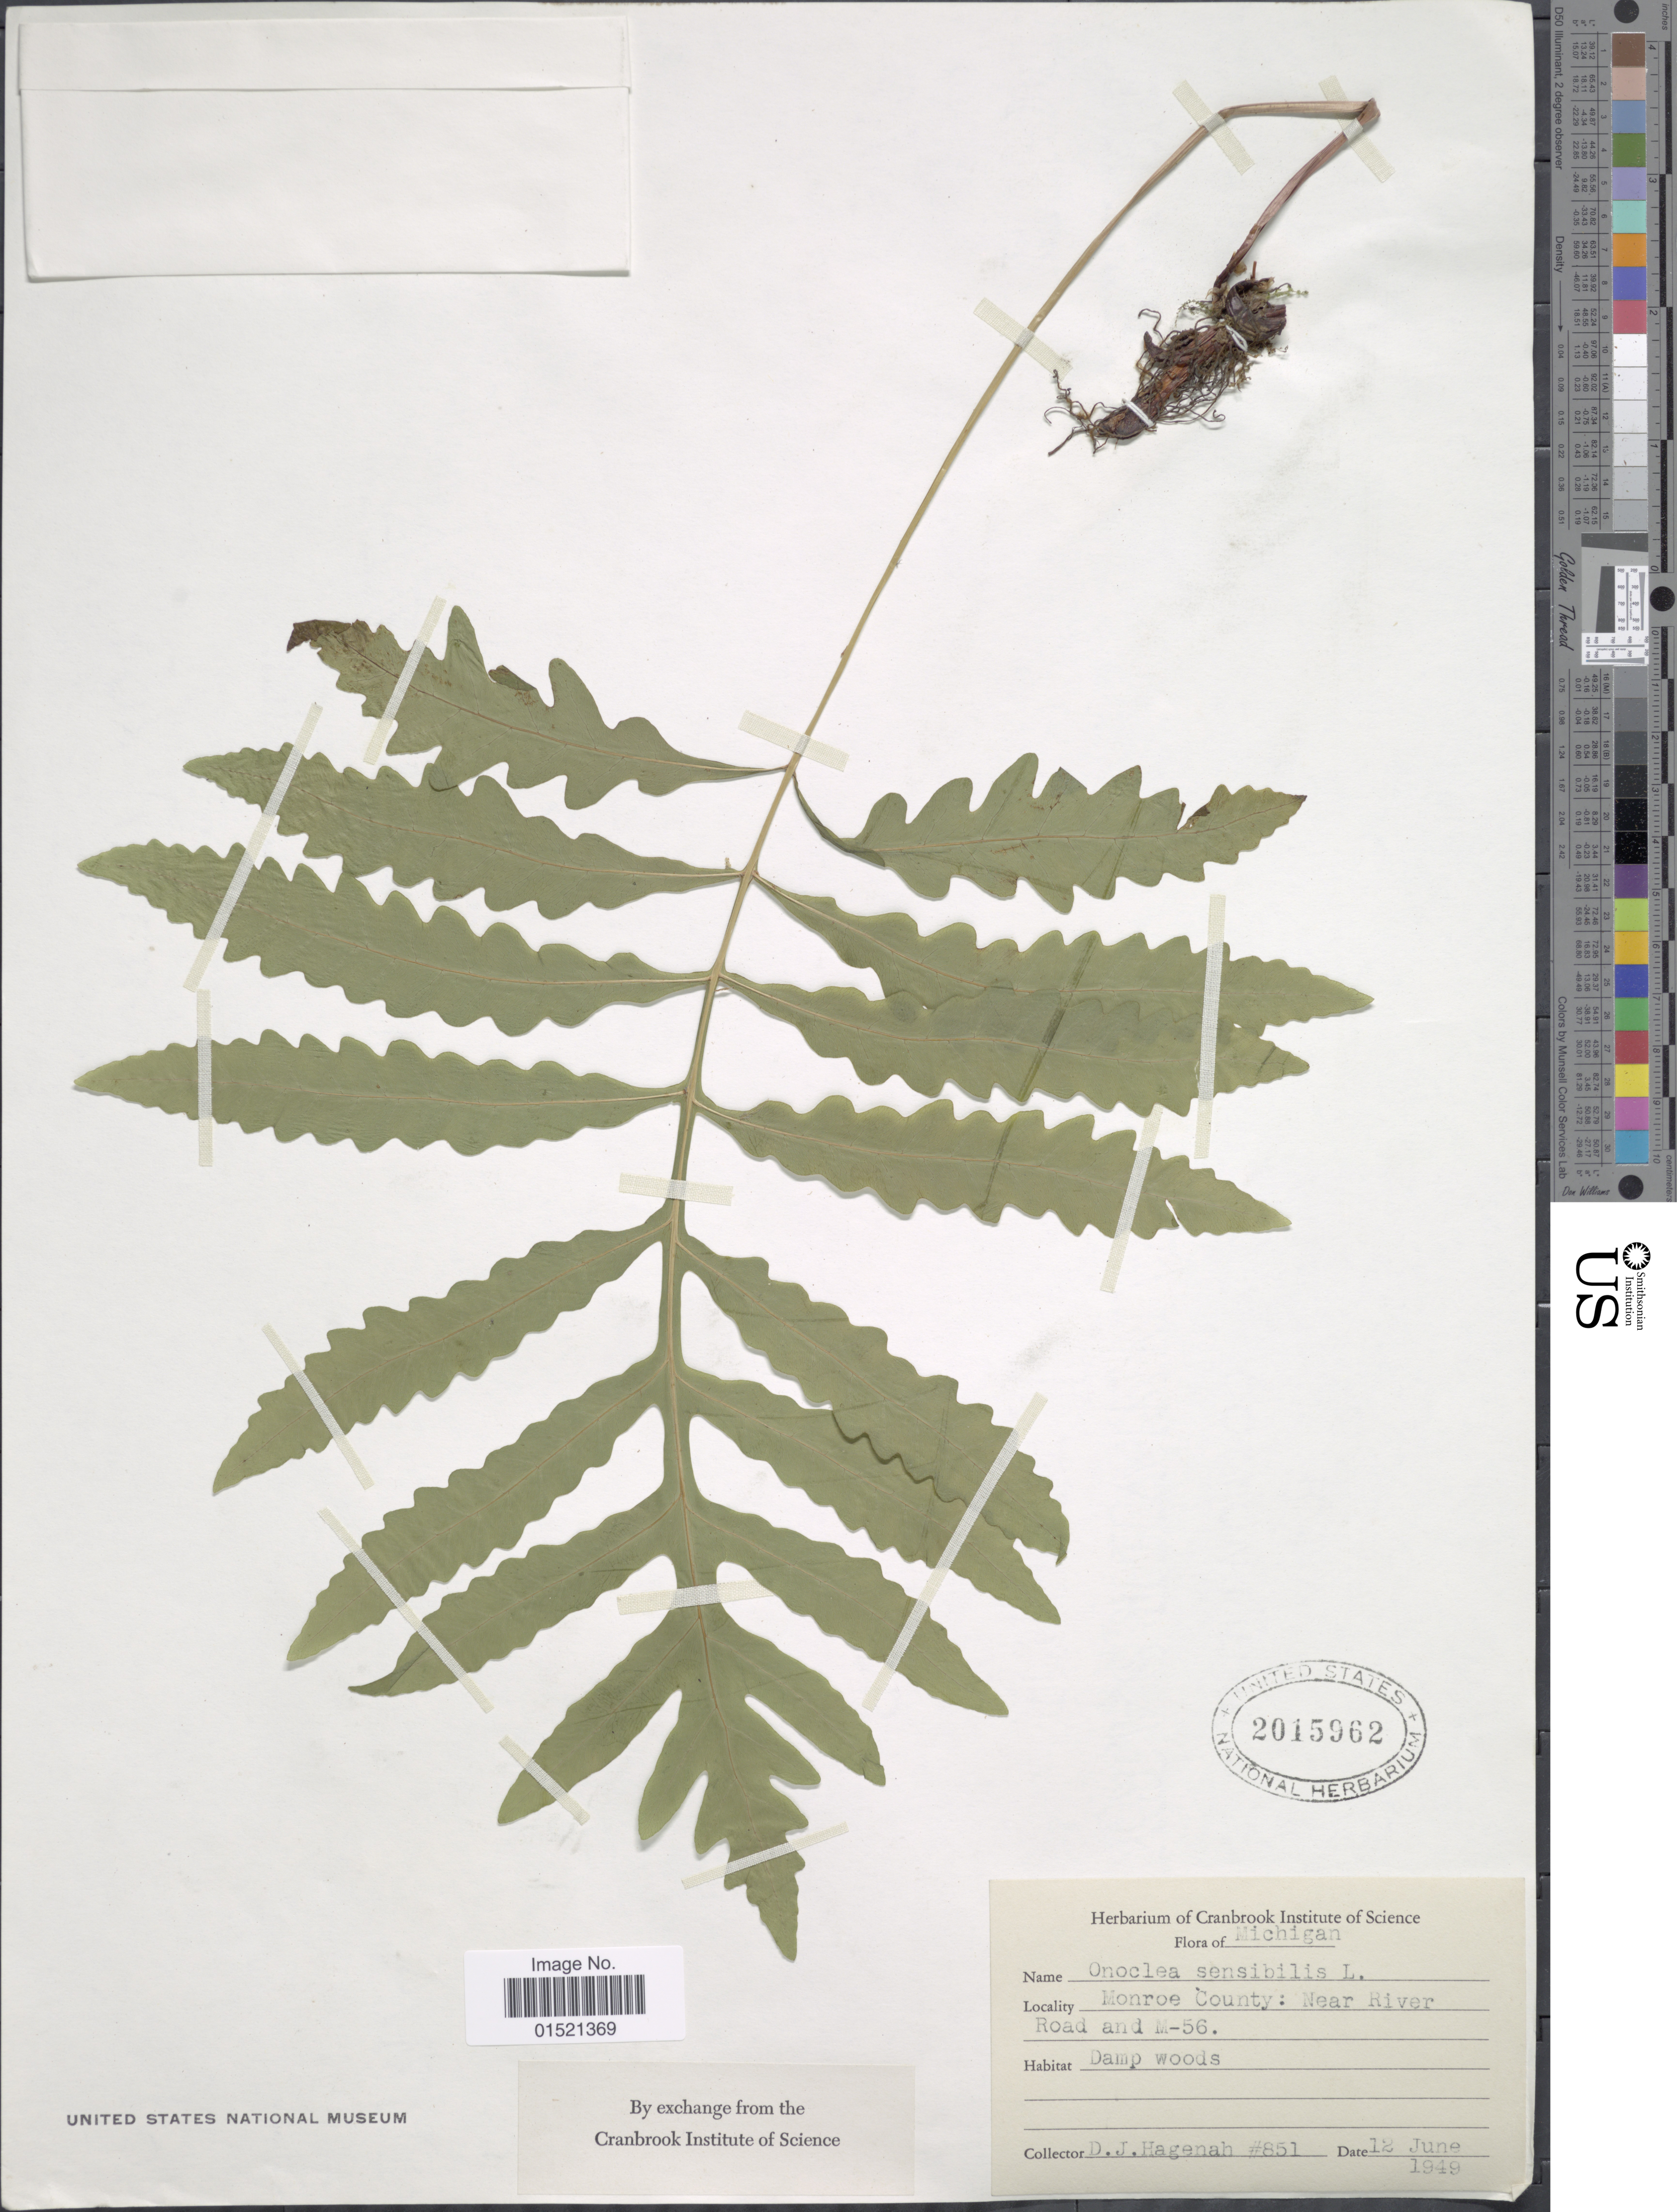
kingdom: Plantae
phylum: Tracheophyta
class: Polypodiopsida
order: Polypodiales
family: Onocleaceae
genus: Onoclea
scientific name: Onoclea sensibilis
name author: L.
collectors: D. Hagenah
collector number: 851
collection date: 1949-06-12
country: United States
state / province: Michigan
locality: Monroe County: Near River Road and M-56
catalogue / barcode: US 2015962